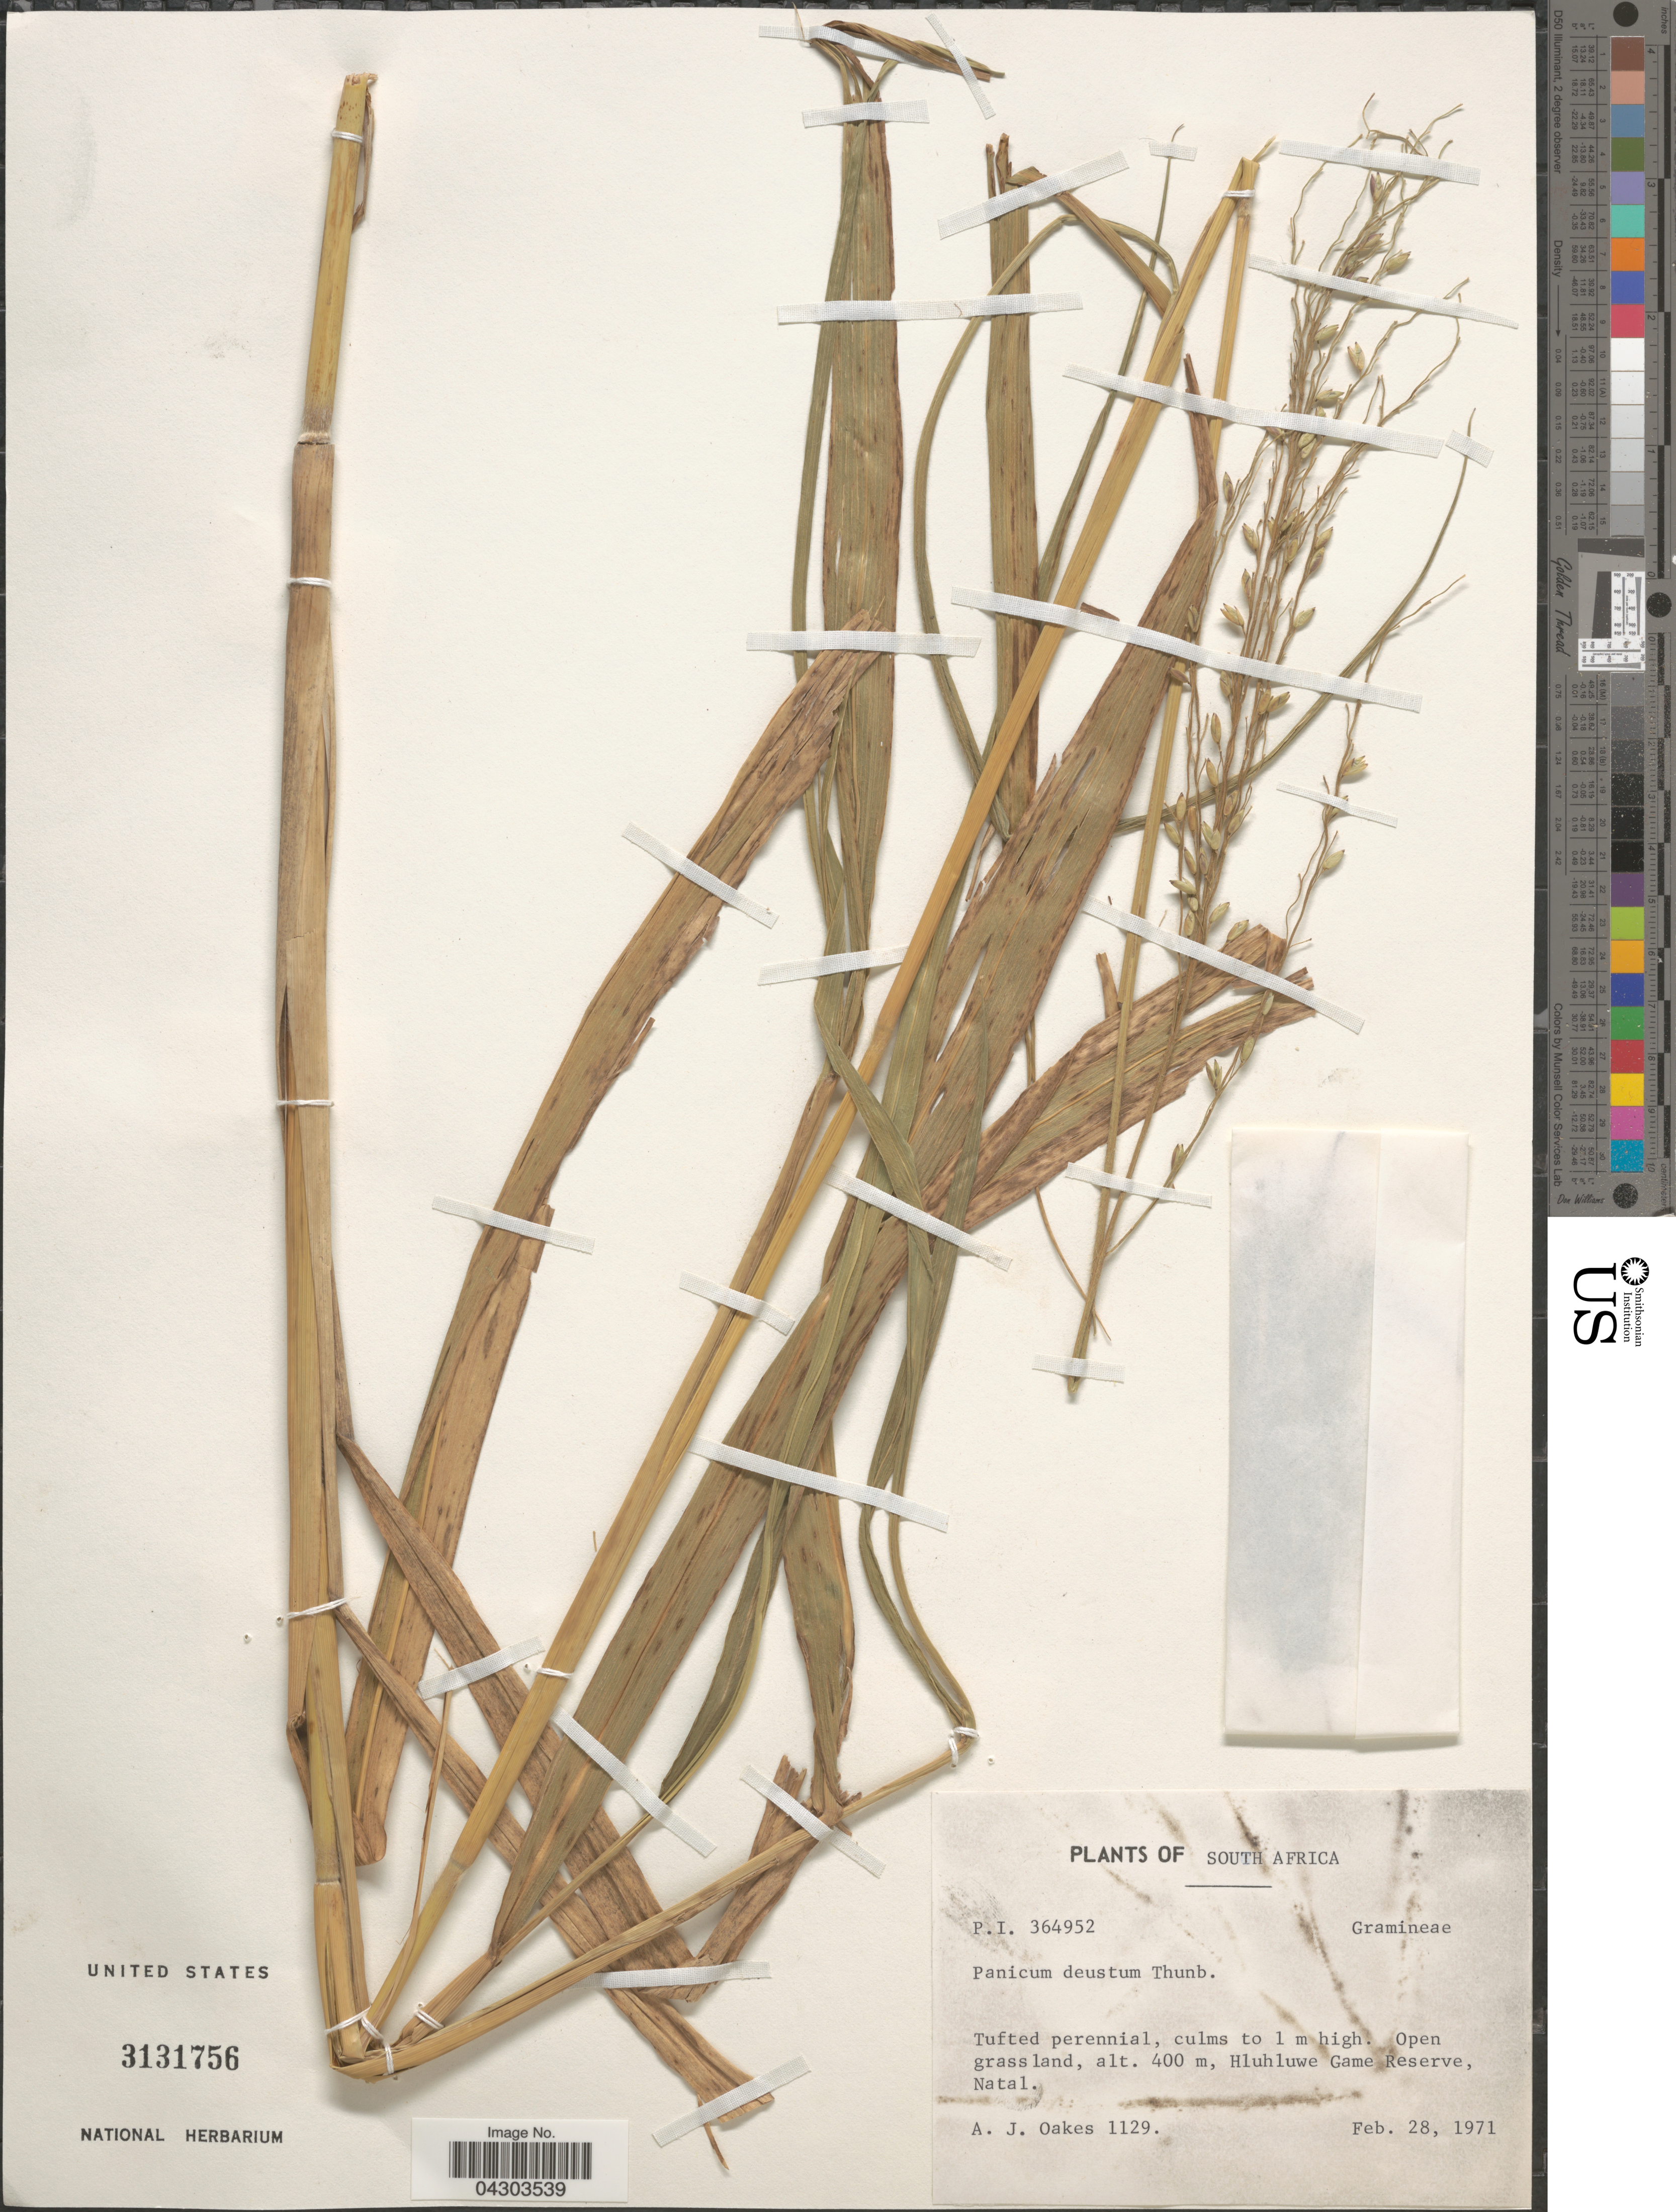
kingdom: Plantae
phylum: Tracheophyta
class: Liliopsida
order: Poales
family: Poaceae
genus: Panicum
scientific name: Panicum deustum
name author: Thunb.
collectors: A. Oakes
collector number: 1129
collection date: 1971-02-28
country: South Africa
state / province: KwaZulu-Natal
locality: Open grassland, Hluhluwe Game Reserve, Natal.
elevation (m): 400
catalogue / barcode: US 3131756